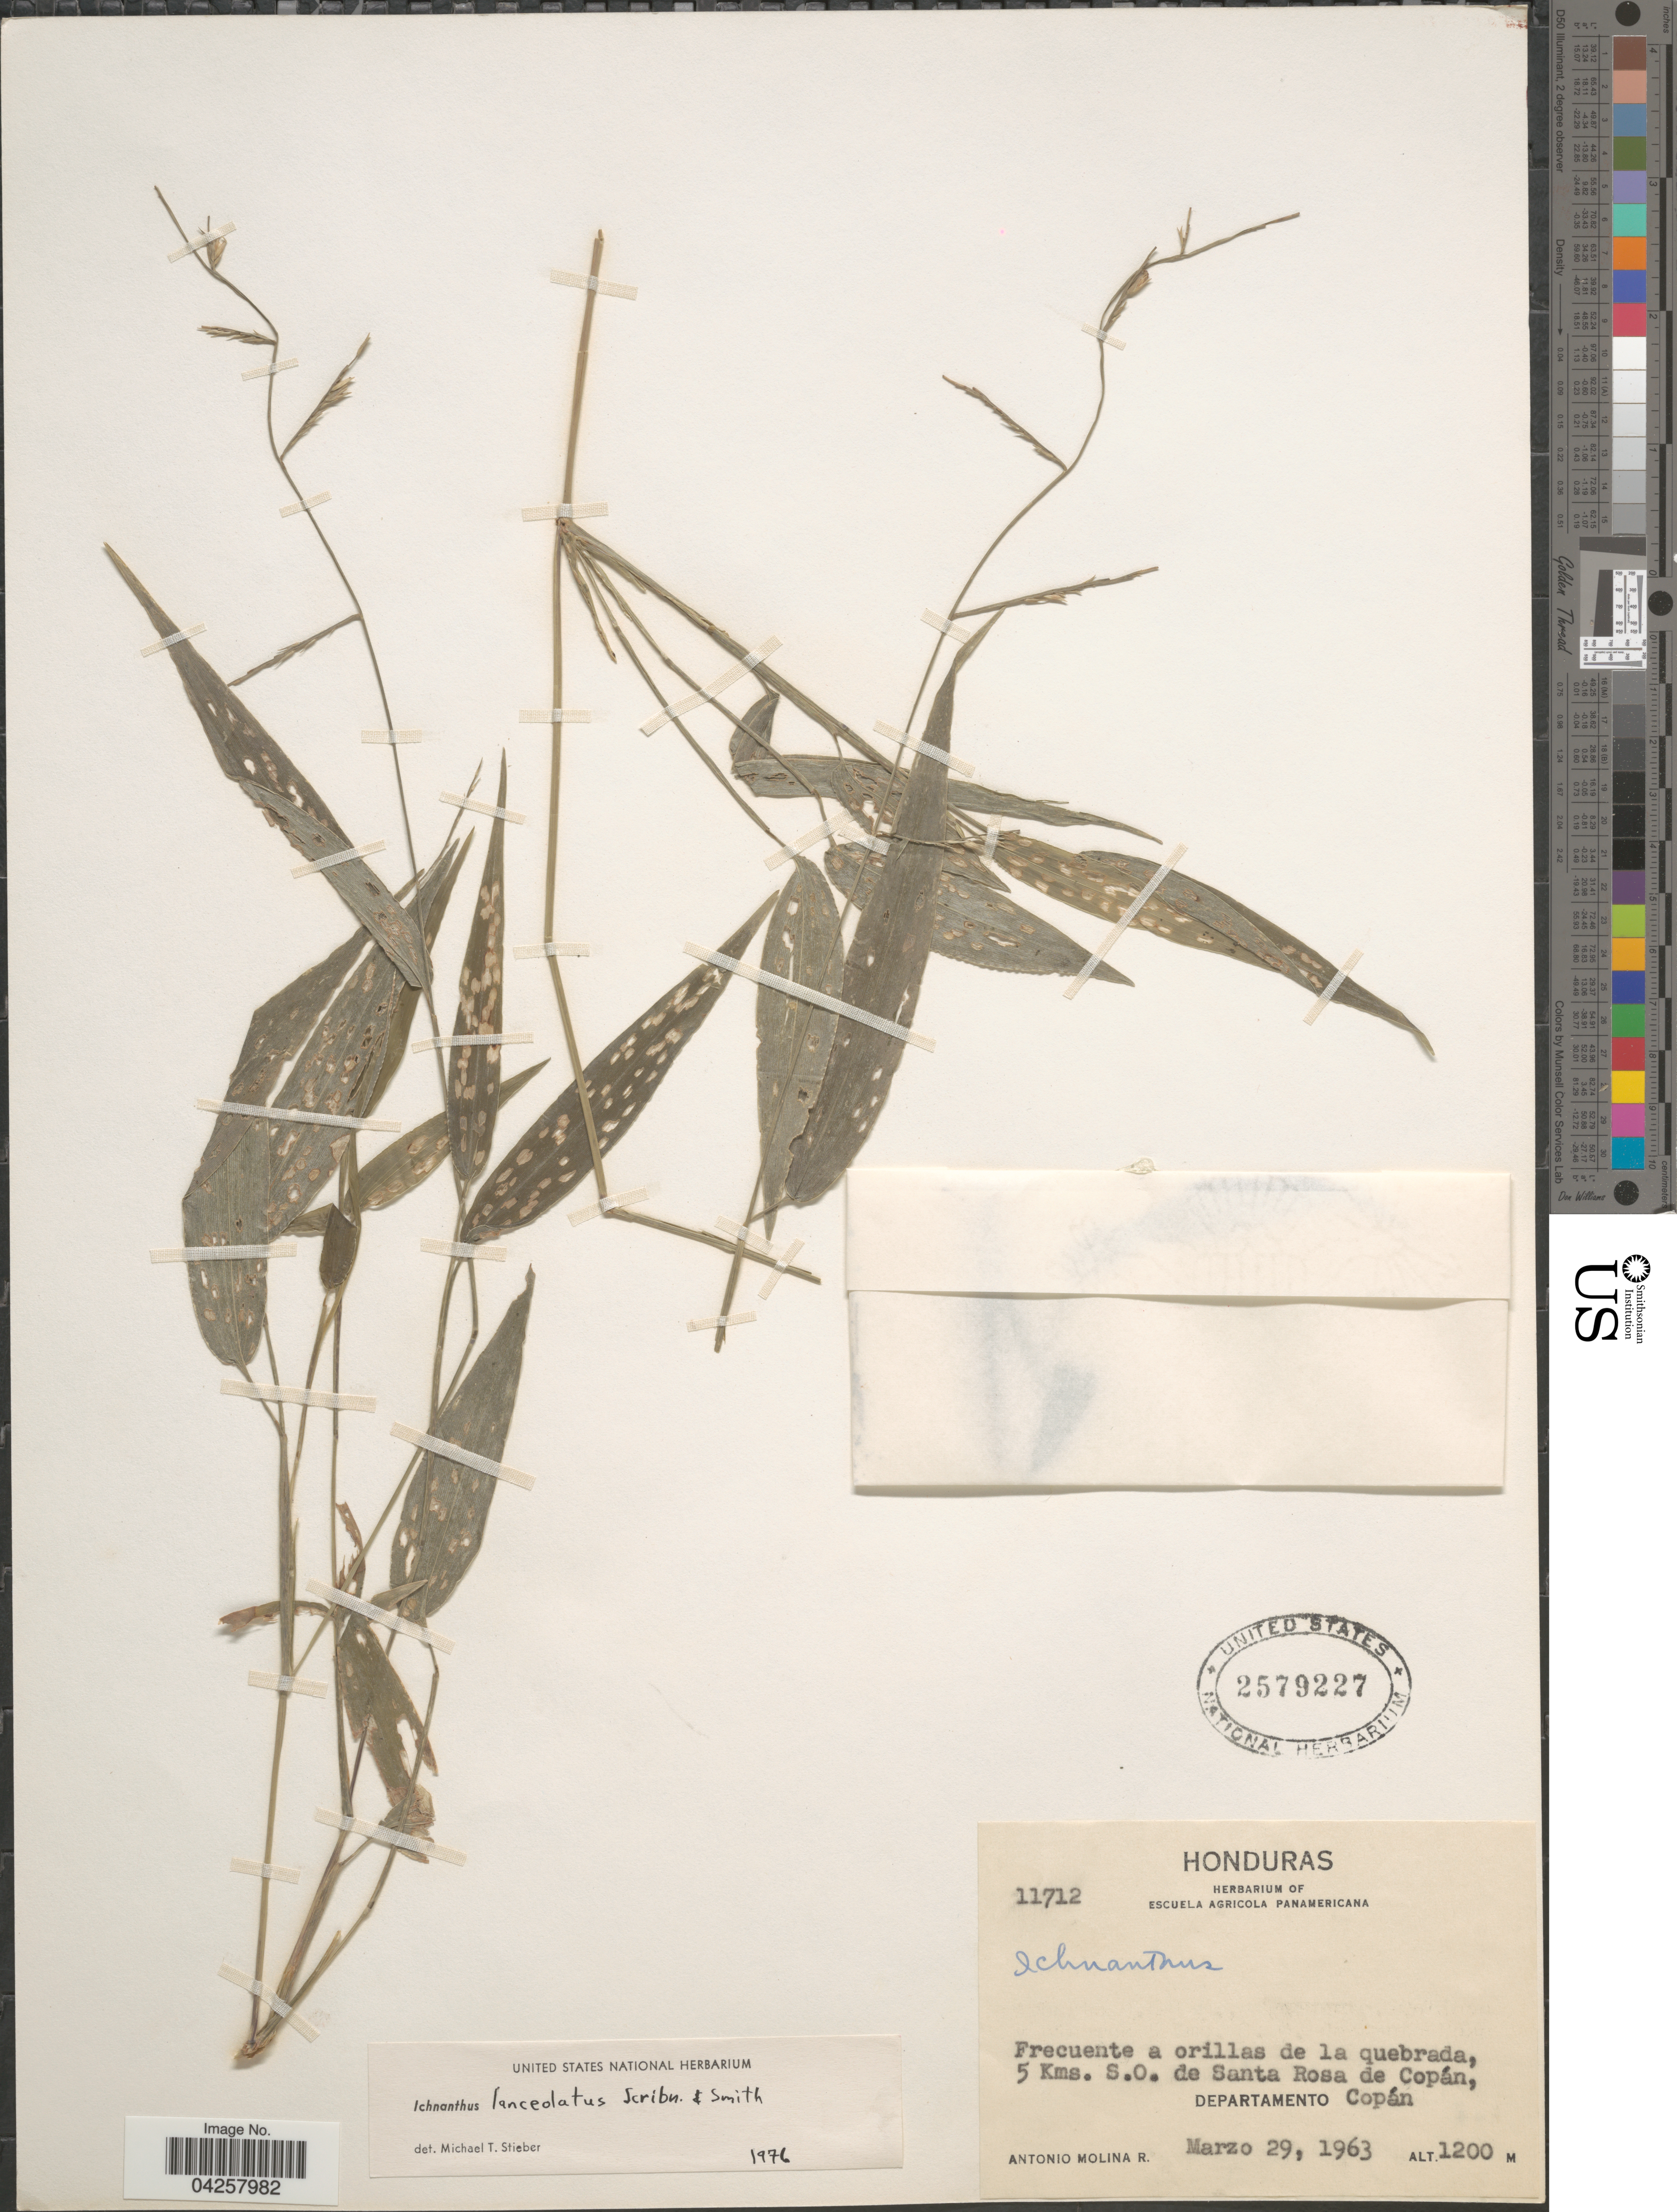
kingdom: Plantae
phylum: Tracheophyta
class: Liliopsida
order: Poales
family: Poaceae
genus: Ichnanthus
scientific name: Ichnanthus lanceolatus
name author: Scribn. & J.G. Sm.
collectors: A. Molina R.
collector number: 11712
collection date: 1963-03-29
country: Honduras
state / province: Copan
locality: Frecuente a orillas de la quebrada, 5 Kms. S. O. de Santa Rosa de Copán, Departamento Copán.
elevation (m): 1200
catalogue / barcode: US 2579227